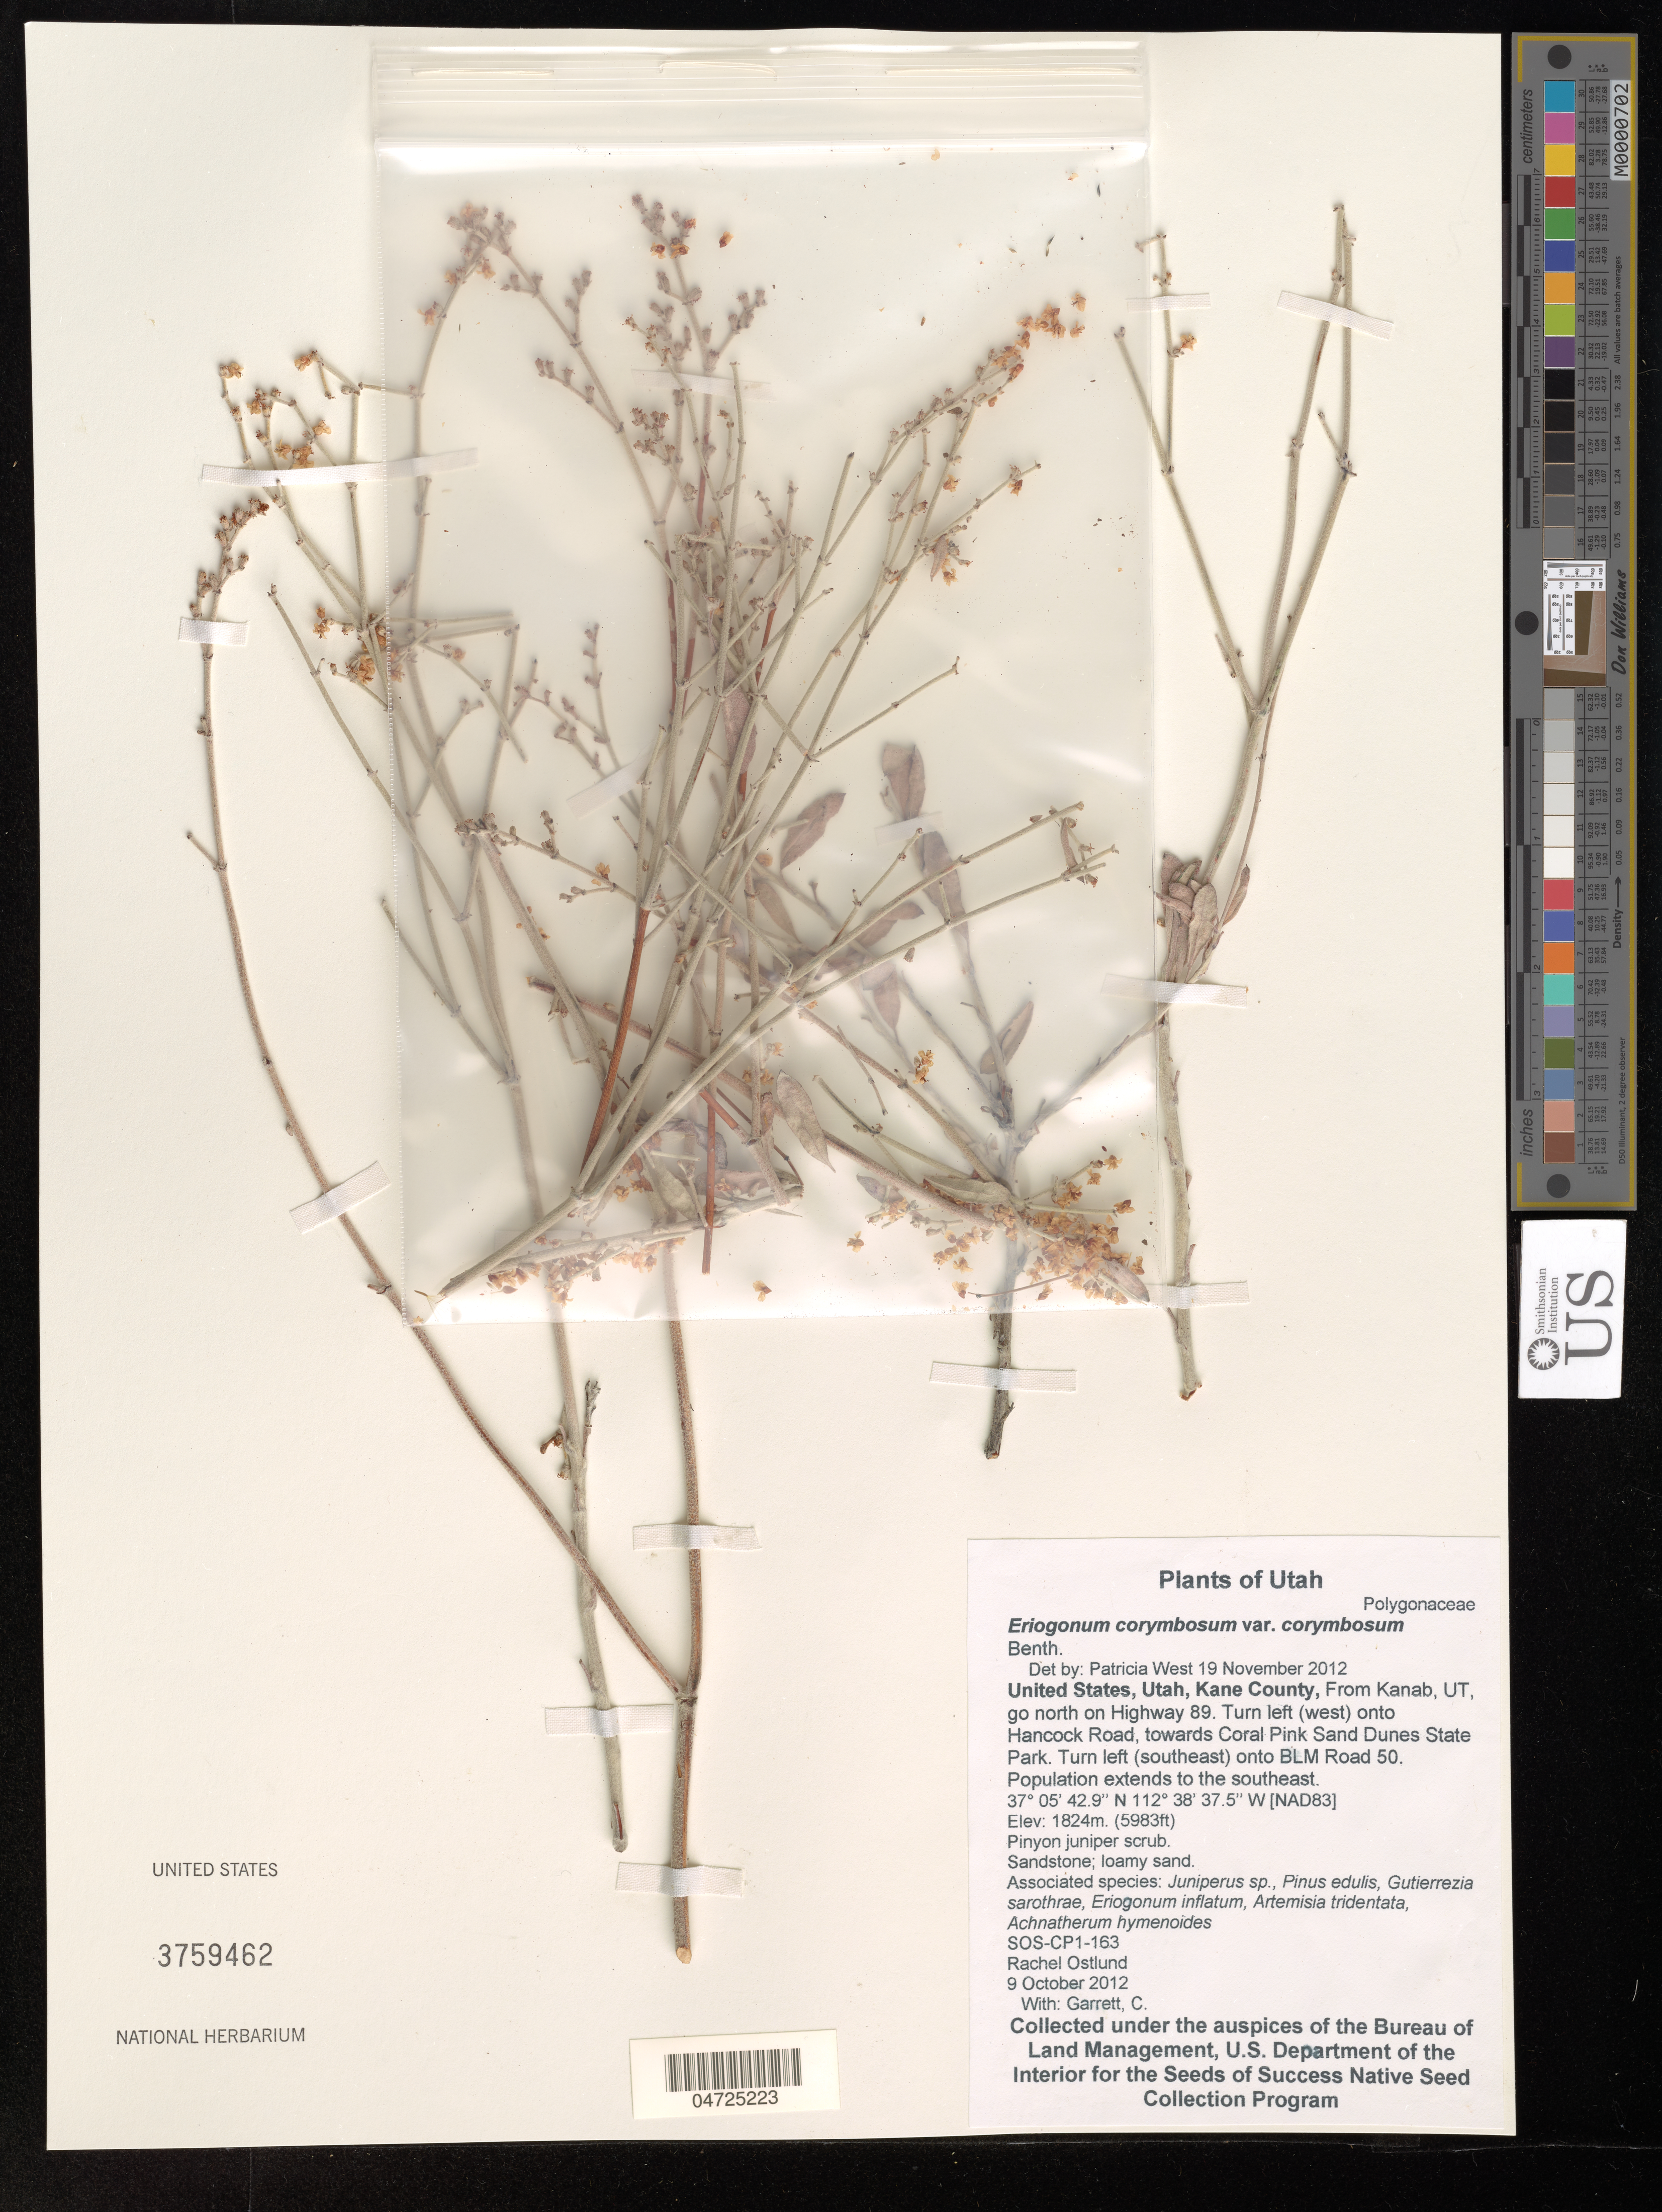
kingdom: Plantae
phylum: Tracheophyta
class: Magnoliopsida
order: Caryophyllales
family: Polygonaceae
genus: Eriogonum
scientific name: Eriogonum corymbosum var. corymbosum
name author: Benth.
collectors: R. Ostlund & C. Garrett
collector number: SOS-CP1-163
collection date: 2012-10-09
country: United States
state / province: Utah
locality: [NAD83]. Kane County, From Kanab, UT, go north on Highway 89. Turn left (west) onto Hancock Road, towards Coral Pink Sand Dunes State Park. Turn left (southeast) onto BLM Road 50. Population extends to the southeast.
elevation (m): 1824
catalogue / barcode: US 3759462